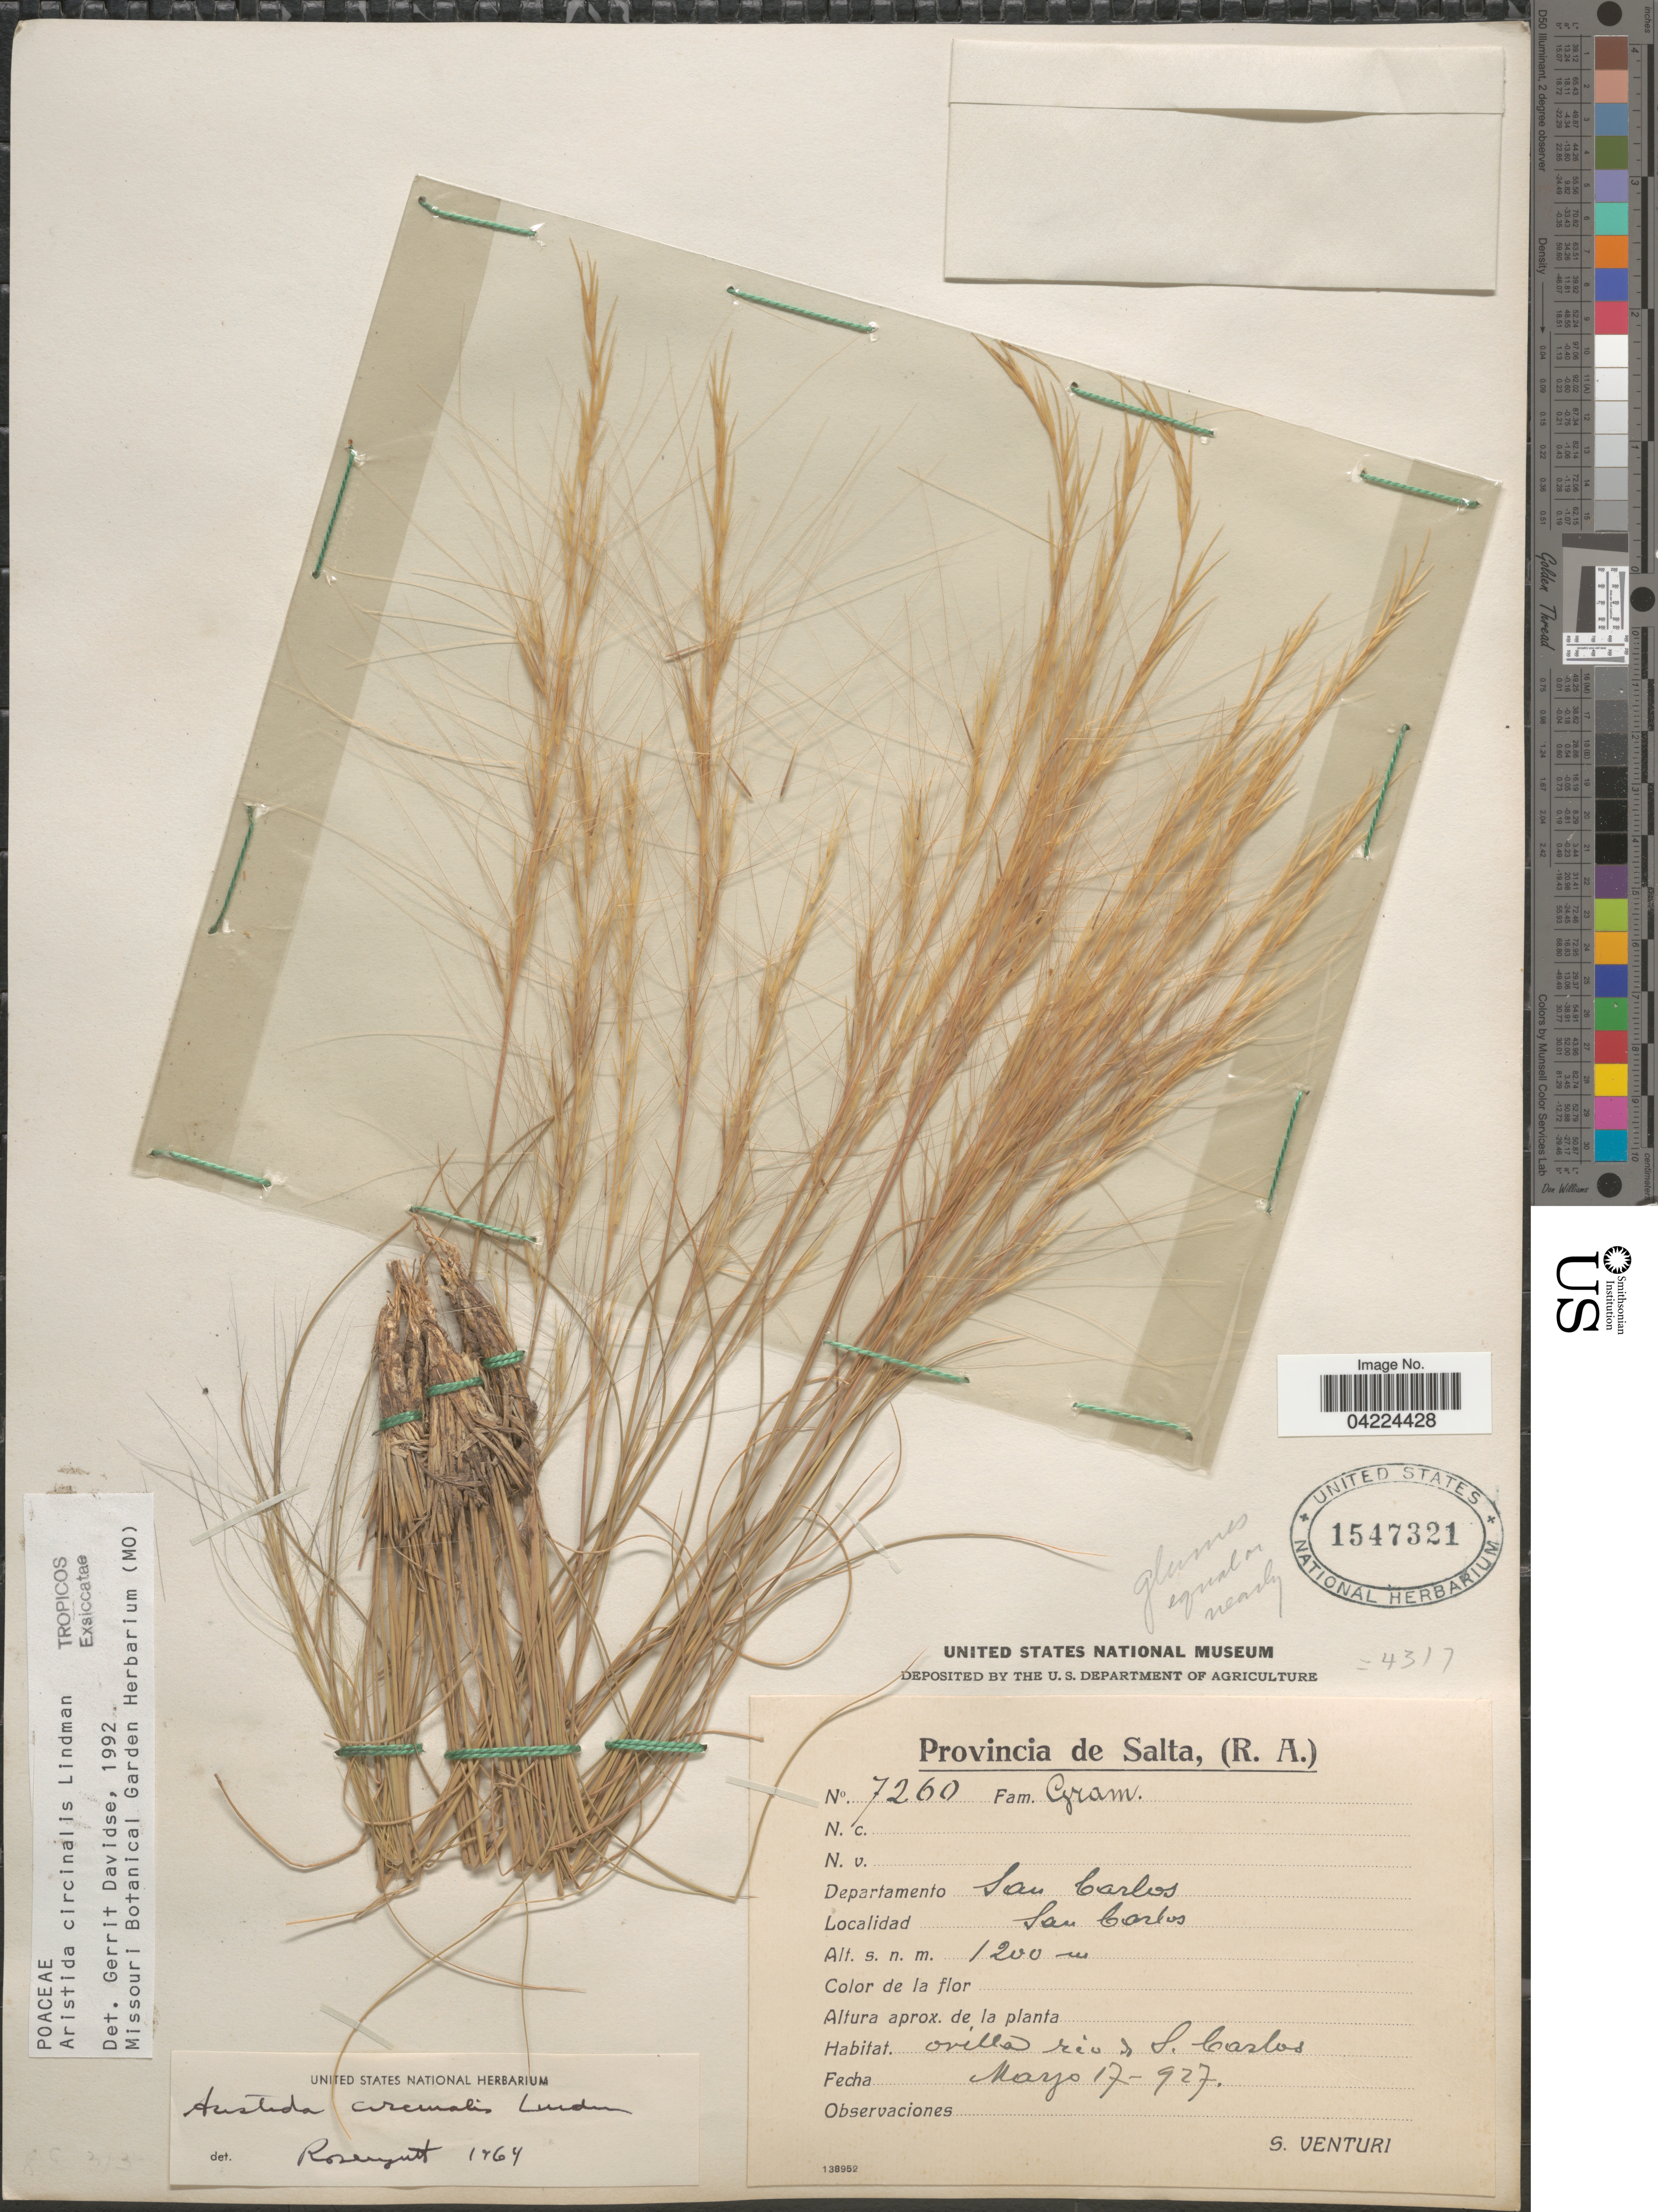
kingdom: Plantae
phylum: Tracheophyta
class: Liliopsida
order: Poales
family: Poaceae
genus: Aristida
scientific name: Aristida circinalis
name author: Lindm.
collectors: S. Venturi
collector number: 7260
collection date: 1927-05-17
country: Argentina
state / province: Salta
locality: Departamento San Carlos. San Carlos. Orilla rio de S. Carlos.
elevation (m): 1200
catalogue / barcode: US 1547321